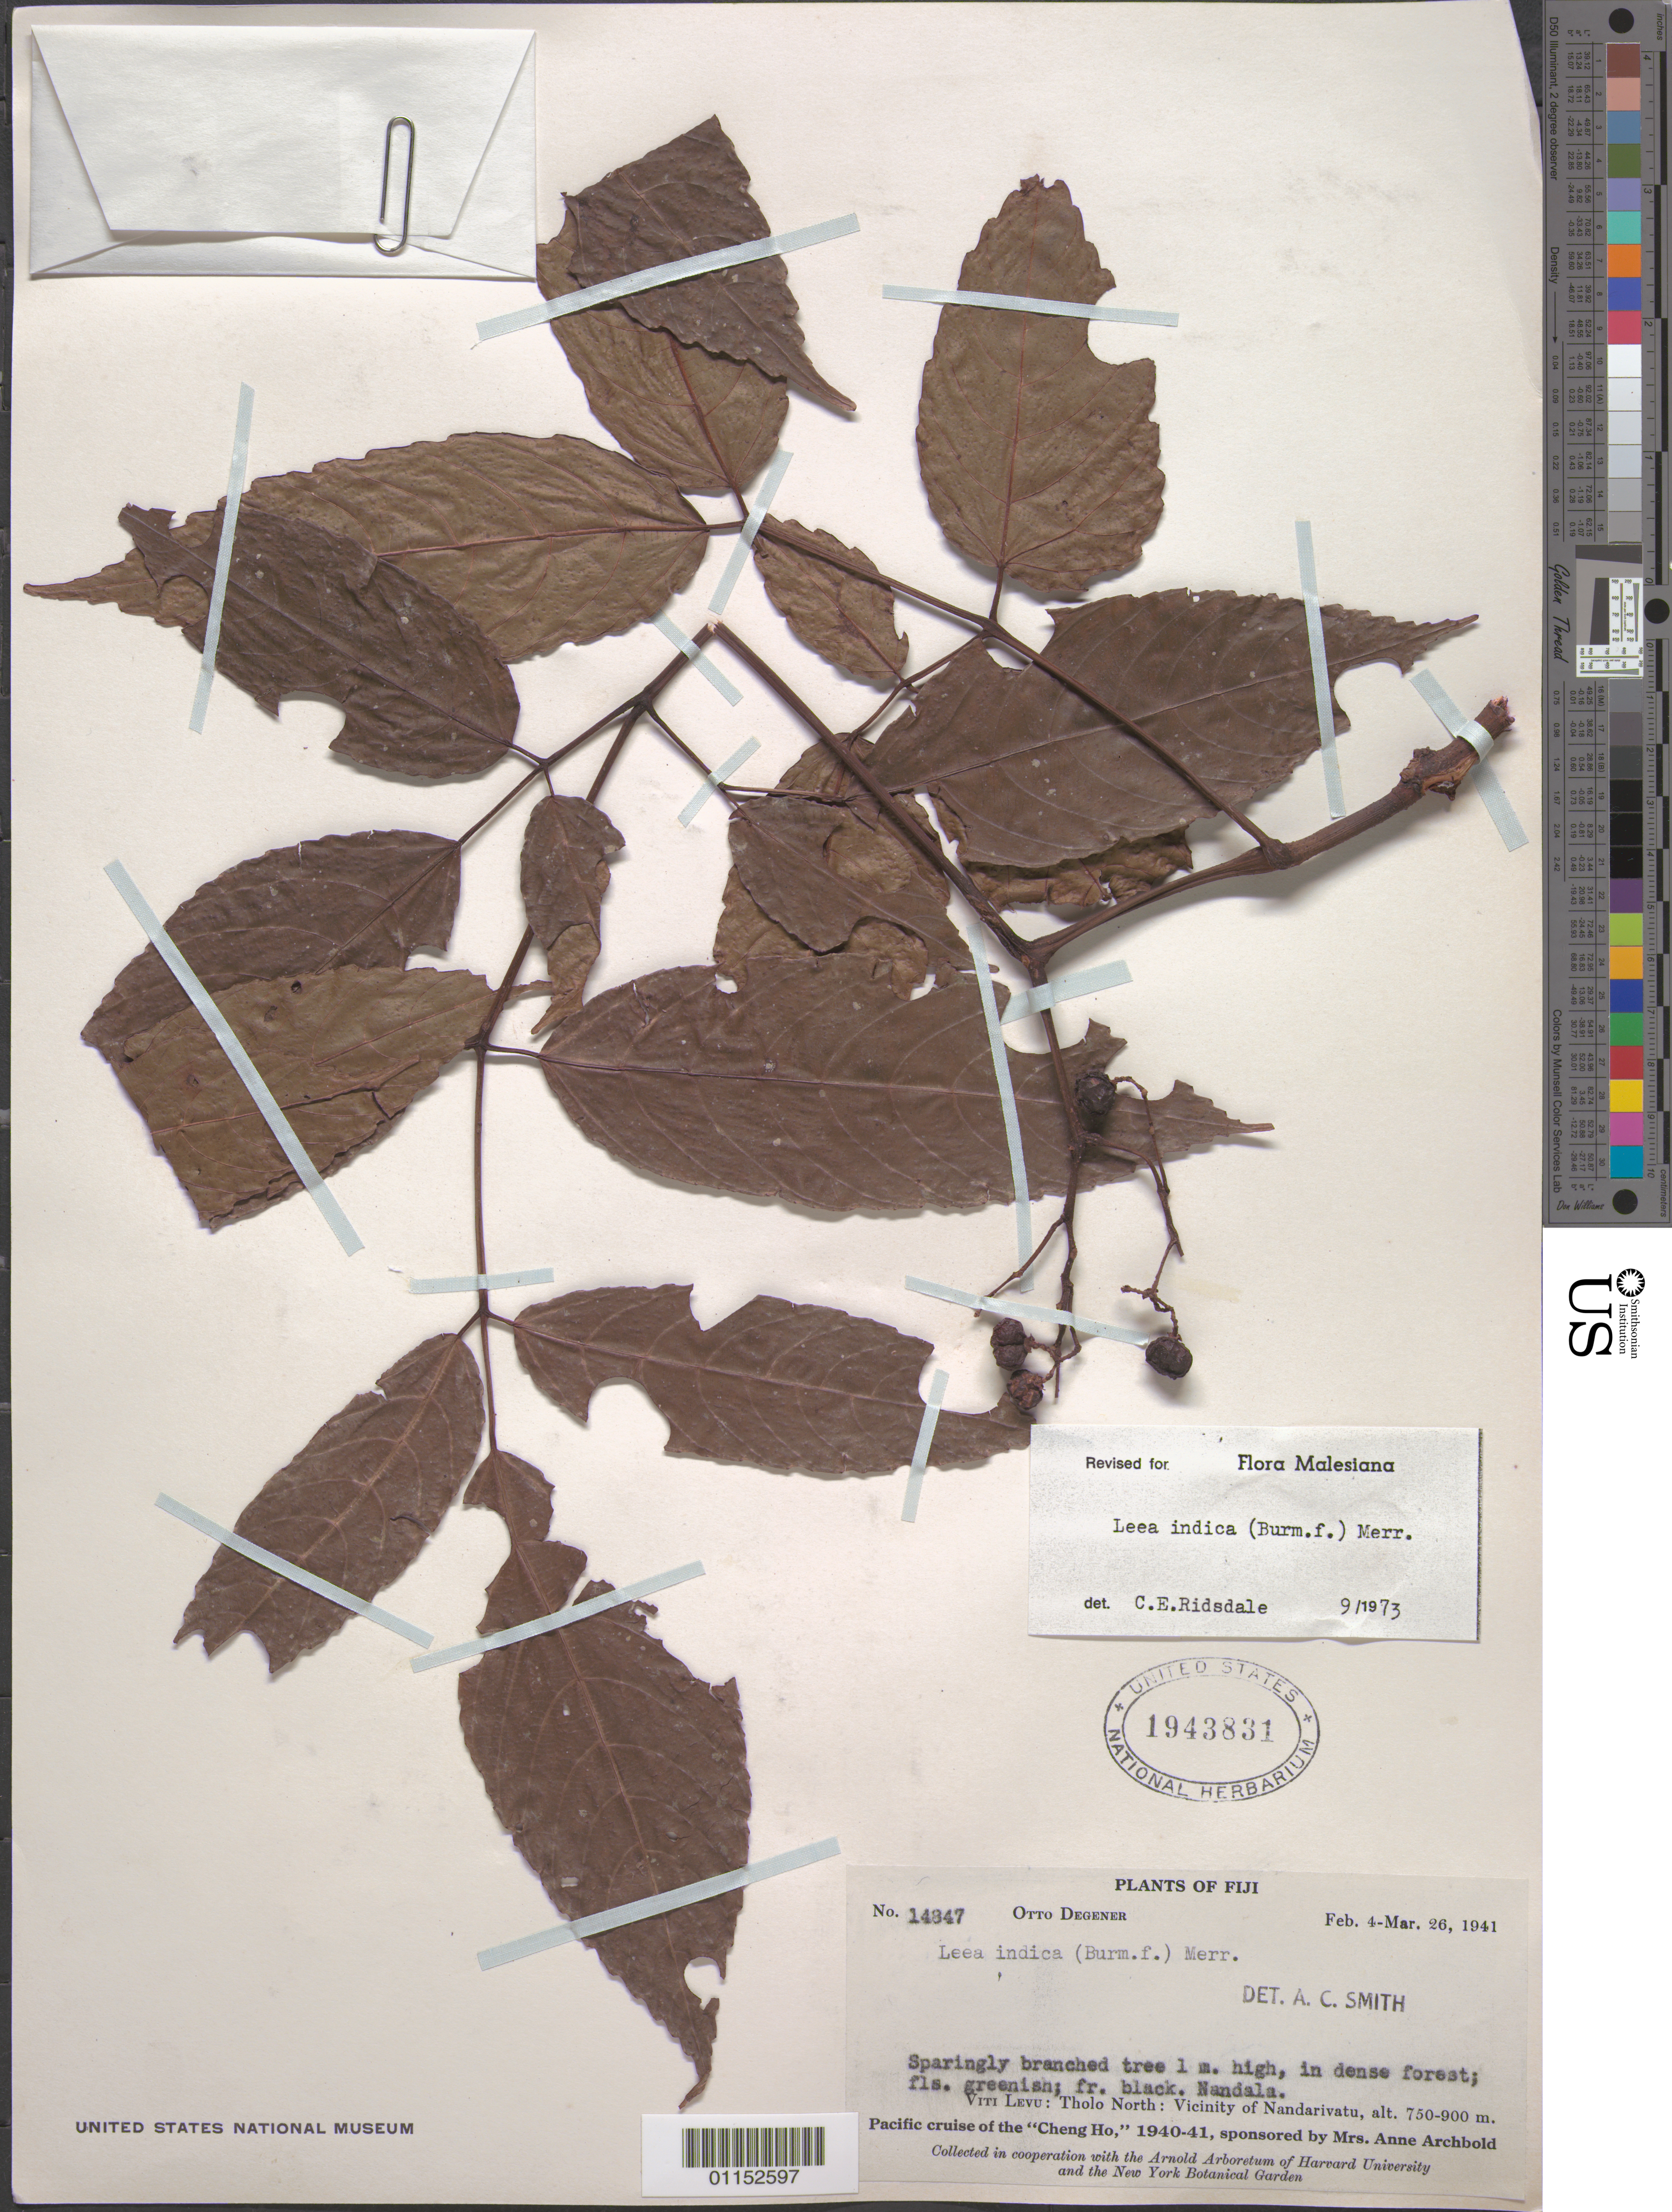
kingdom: Plantae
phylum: Tracheophyta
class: Magnoliopsida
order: Vitales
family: Vitaceae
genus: Leea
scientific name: Leea guineensis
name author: G. Don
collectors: O. Degener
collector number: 14847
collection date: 1941-02-04/1941-03-26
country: Fiji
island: Viti Levu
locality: Tholo North: Vicinity of Nandarivatu.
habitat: Sparingly branched tree, in dense forest.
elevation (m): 750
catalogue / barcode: US 1943831